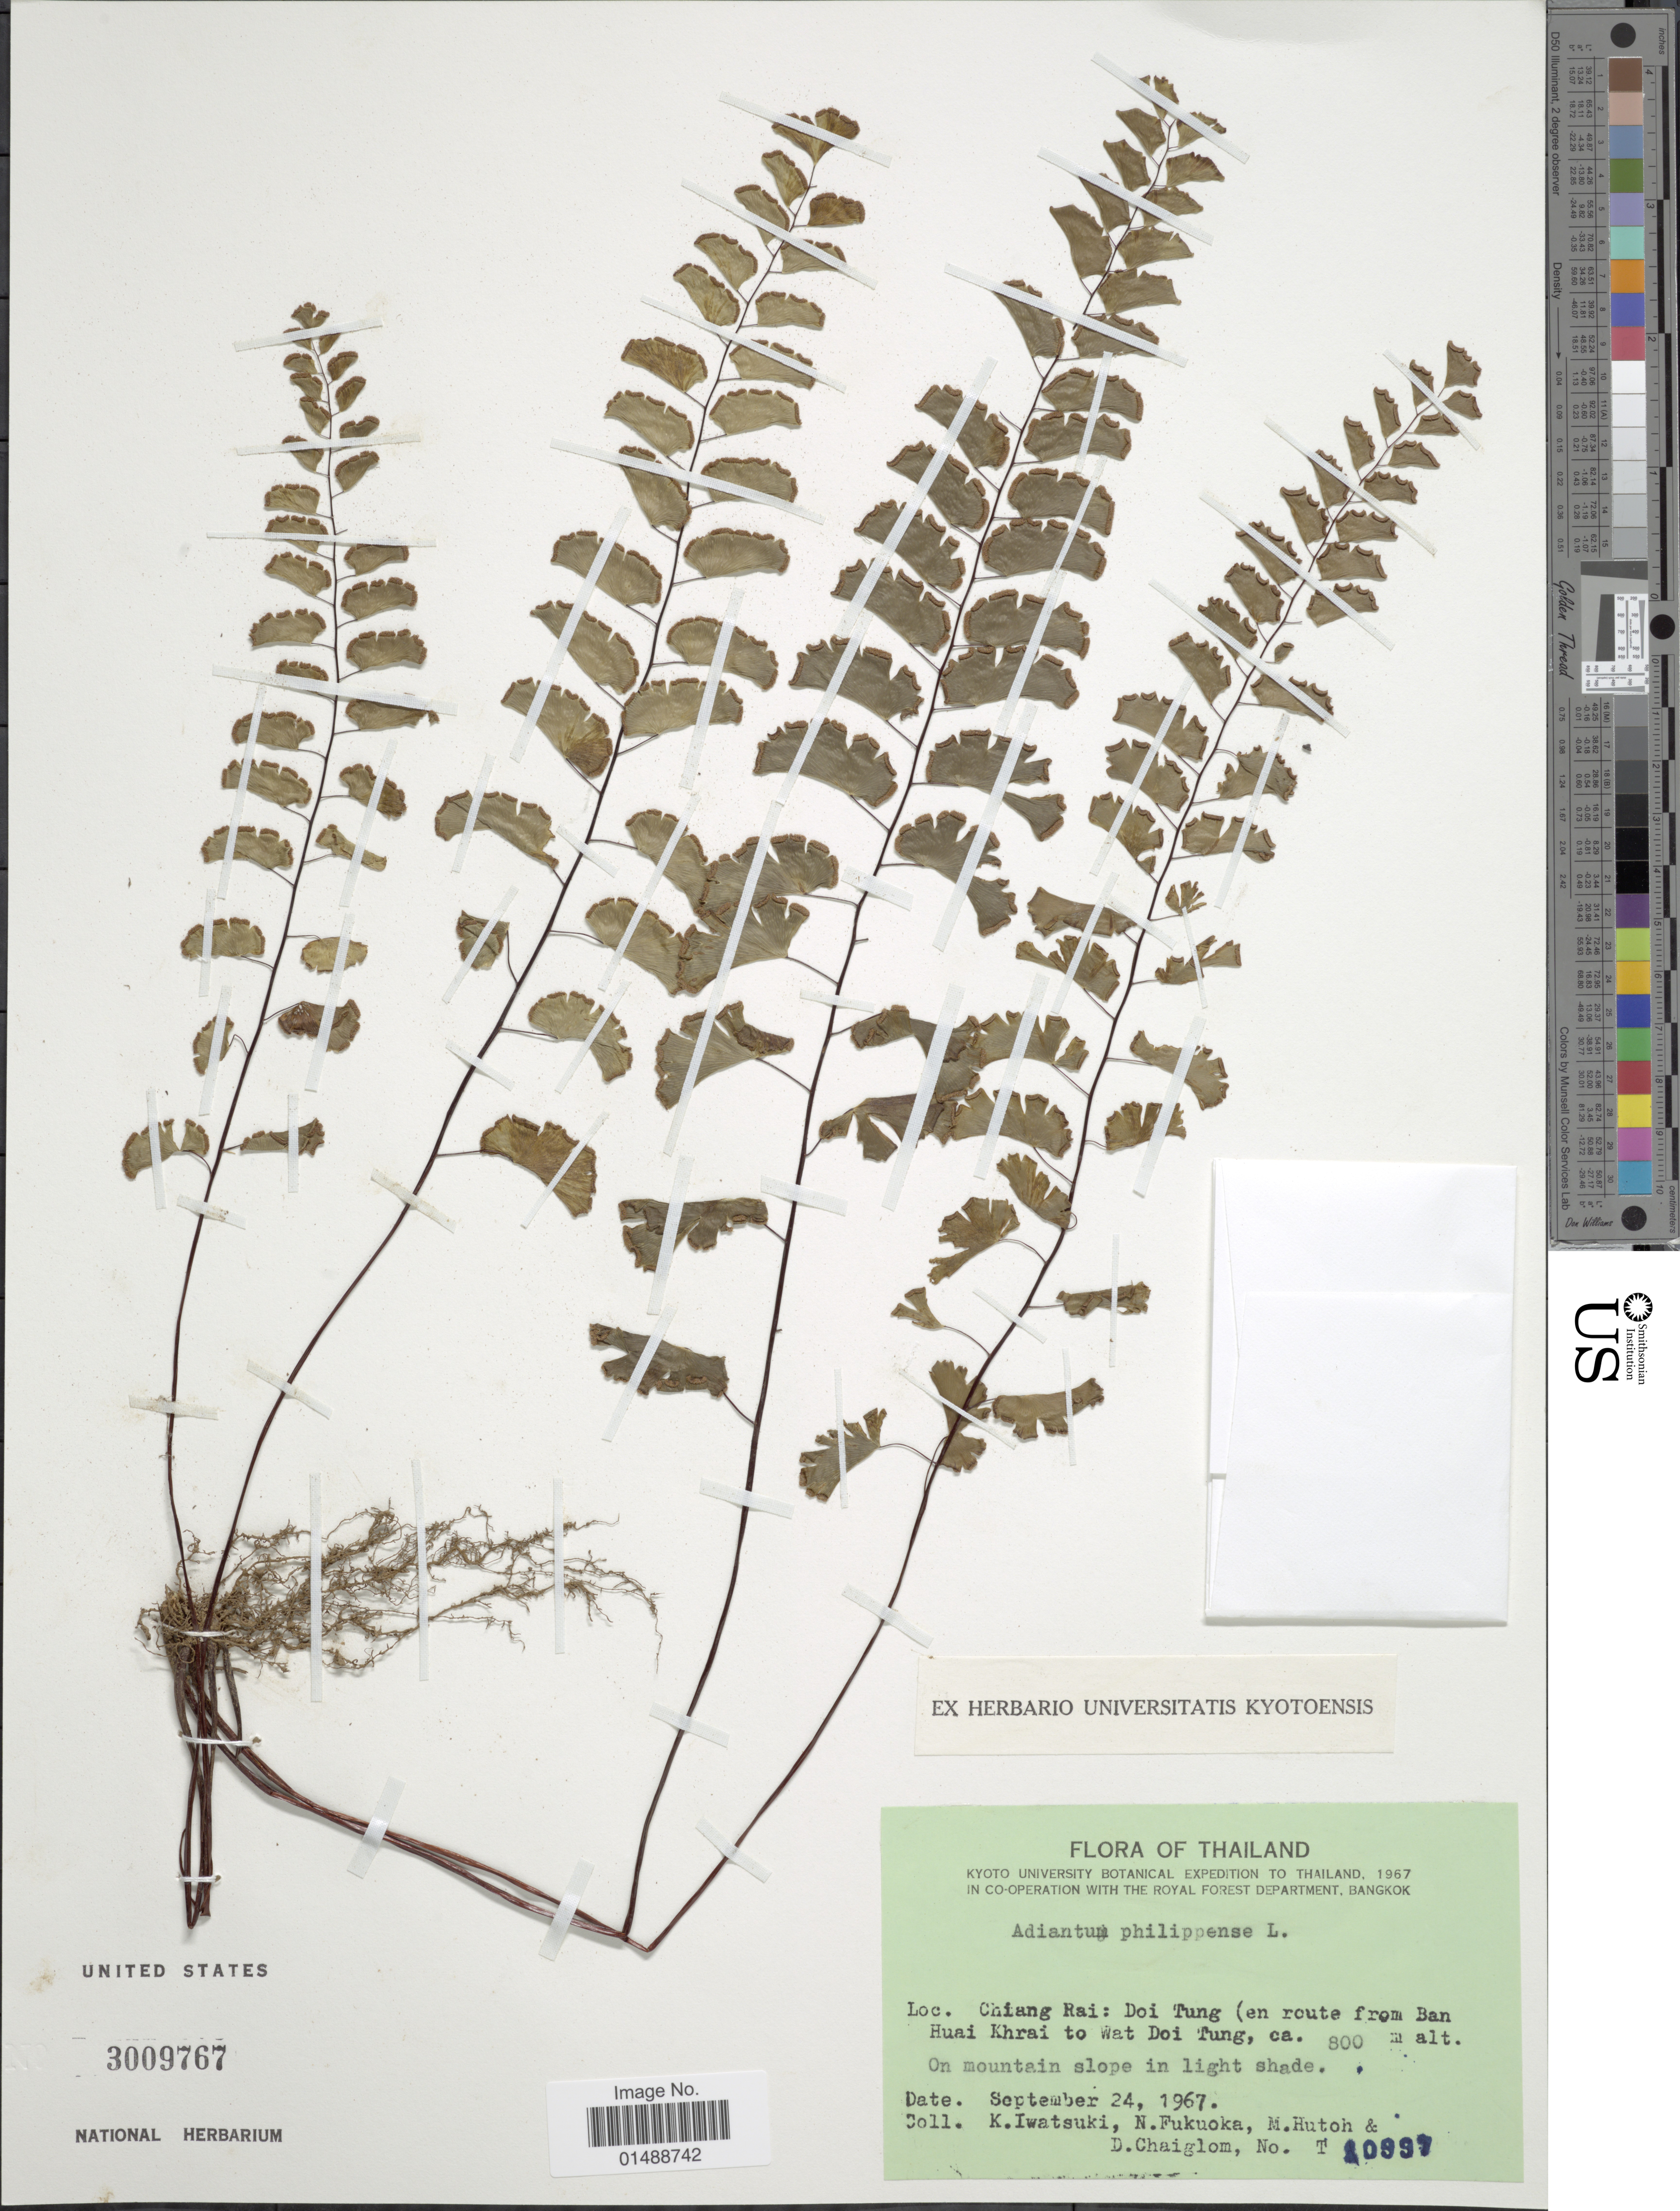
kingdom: Plantae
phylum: Tracheophyta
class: Polypodiopsida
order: Polypodiales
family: Pteridaceae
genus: Adiantum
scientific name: Adiantum philippense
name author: L.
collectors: K. Iwatsuki, N. Fukuoka, M. Hutoh & D. Chaiglom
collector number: T10997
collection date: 1967-09-24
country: Thailand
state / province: Chiang Rai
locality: Thailand, Doi Tung (en route from Ban Huai Khrai to Wat Doi Tung).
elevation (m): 800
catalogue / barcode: US 3009767